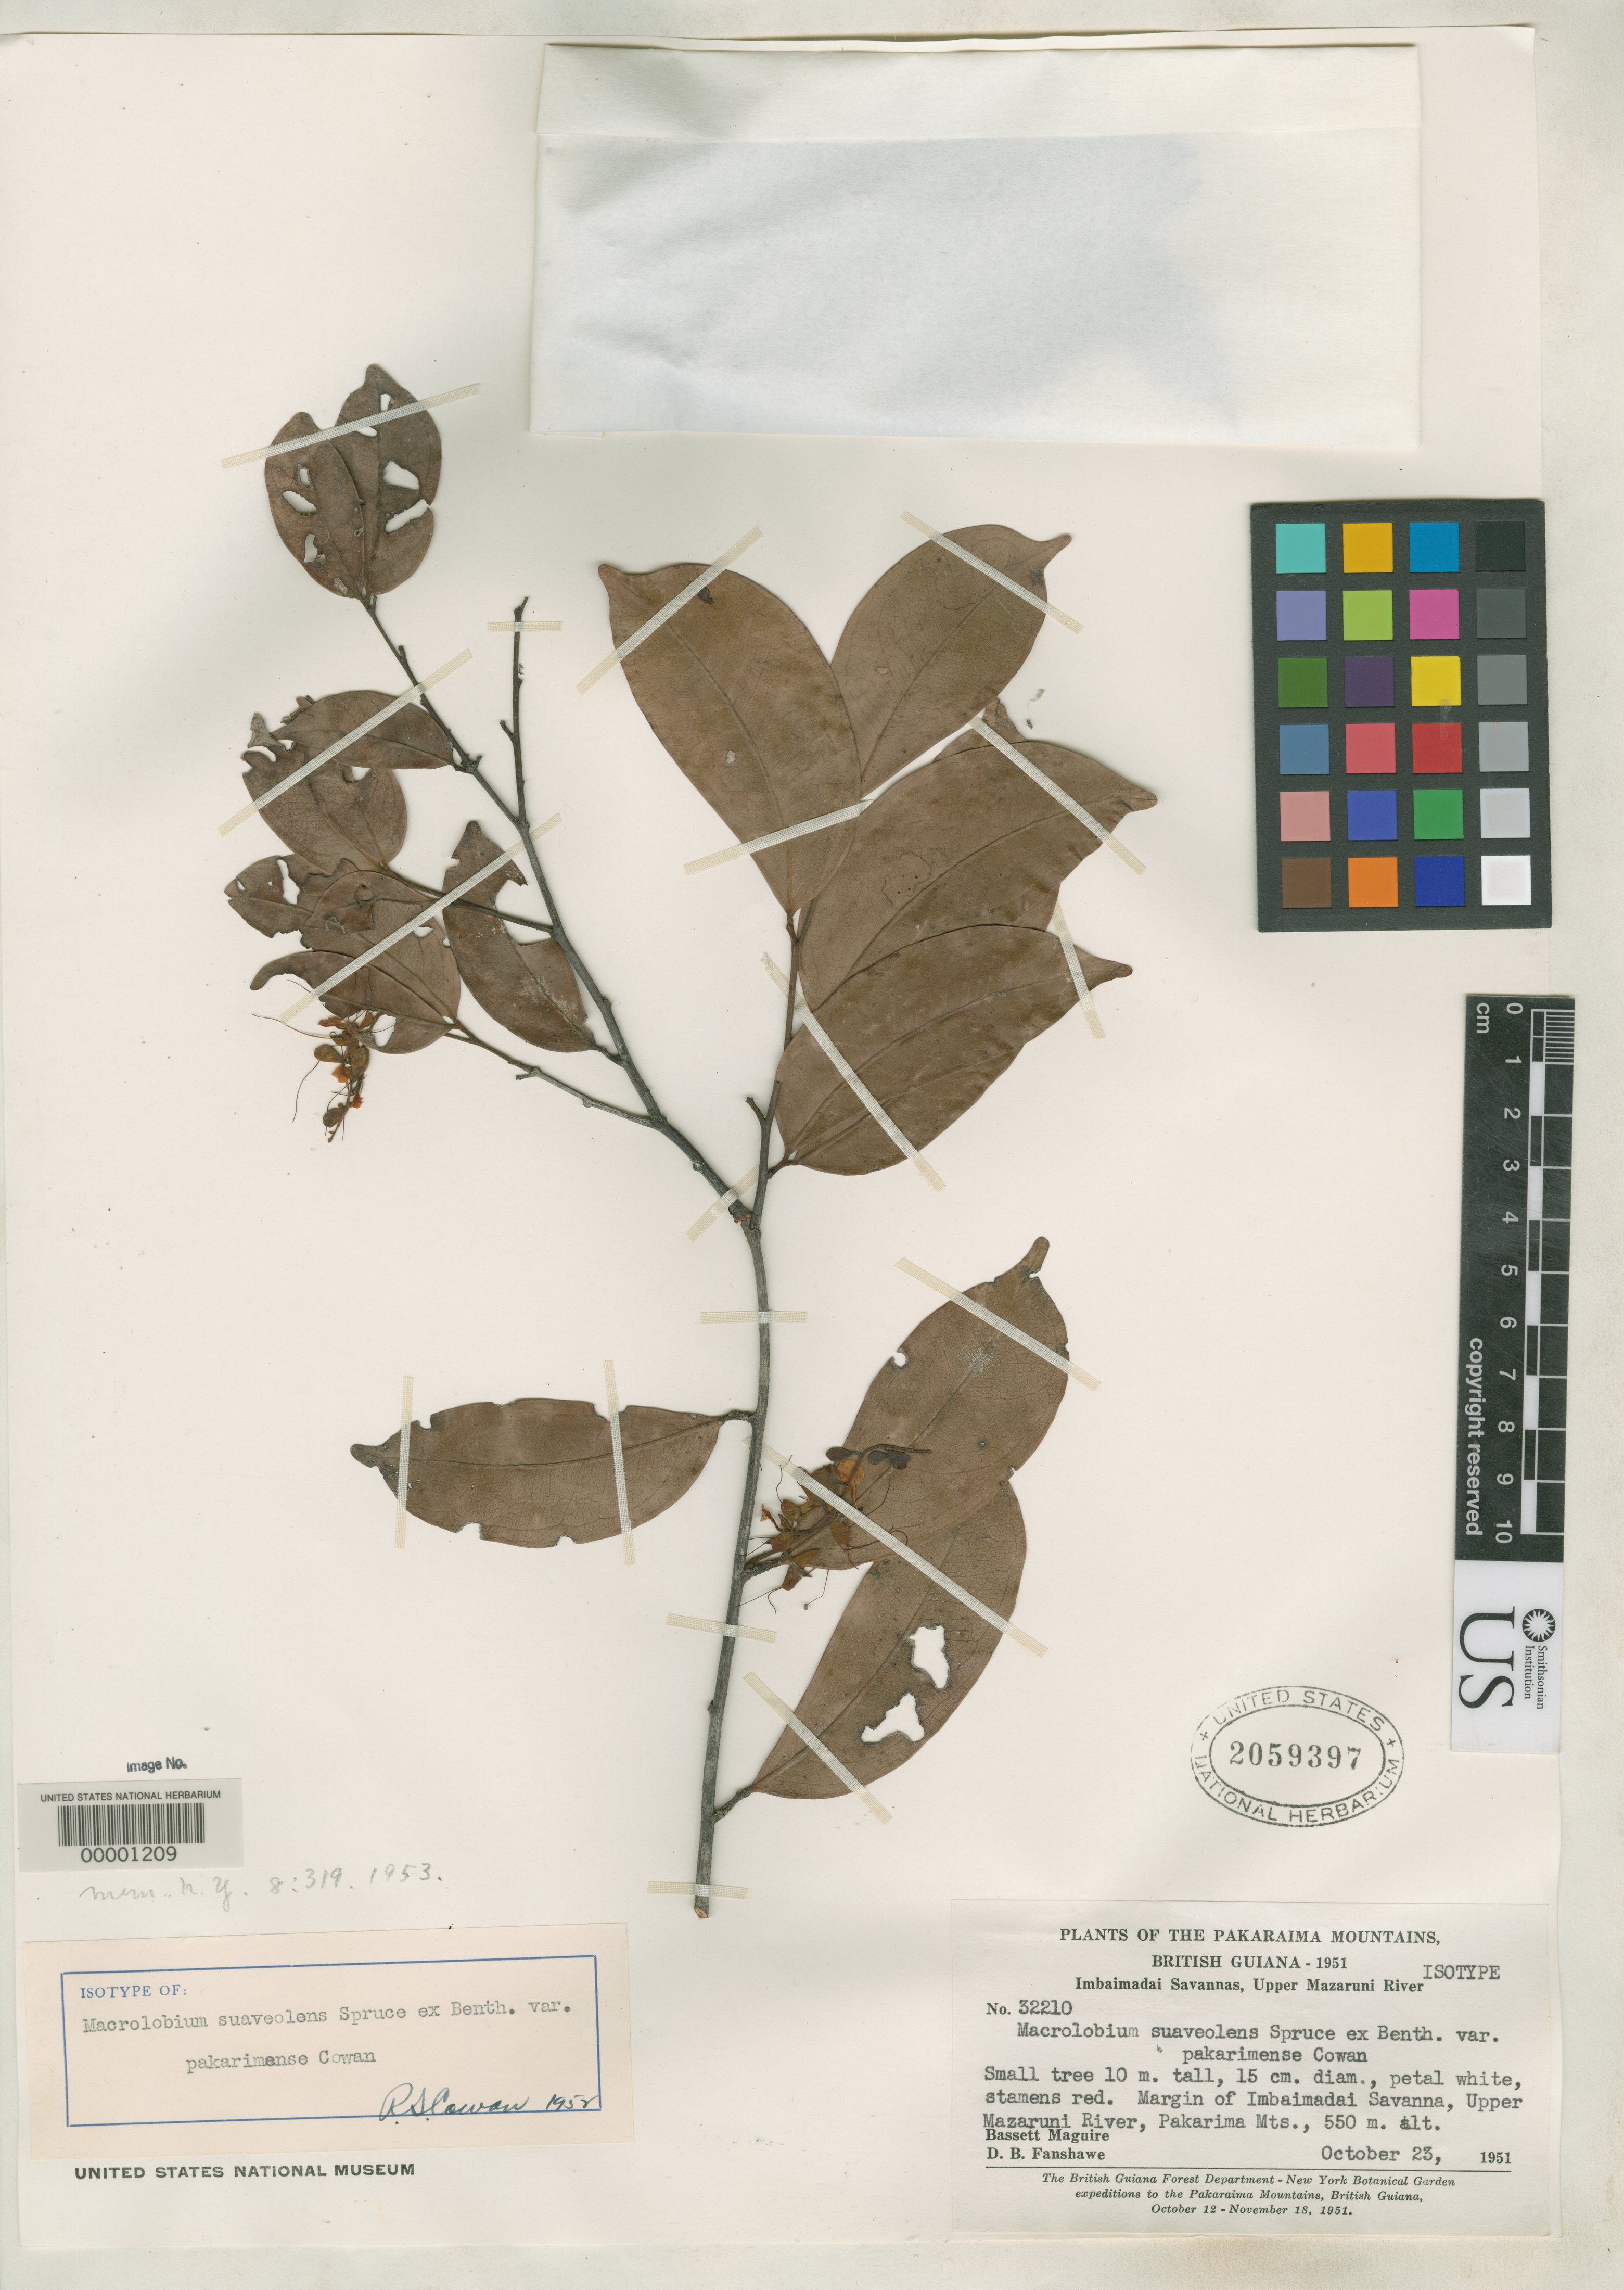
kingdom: Plantae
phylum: Tracheophyta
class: Magnoliopsida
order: Fabales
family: Fabaceae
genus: Macrolobium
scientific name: Macrolobium suaveolens var. pakarimense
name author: R.S. Cowan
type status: Isotype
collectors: B. Maguire & D. B. Fanshawe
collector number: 32210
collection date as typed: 23 Oct 1951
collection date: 1951-10-23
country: Guyana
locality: Pakaraima Mts., Imbaimadai Savanna, upper Mazaruni River.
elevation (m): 550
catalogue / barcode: US 2059397